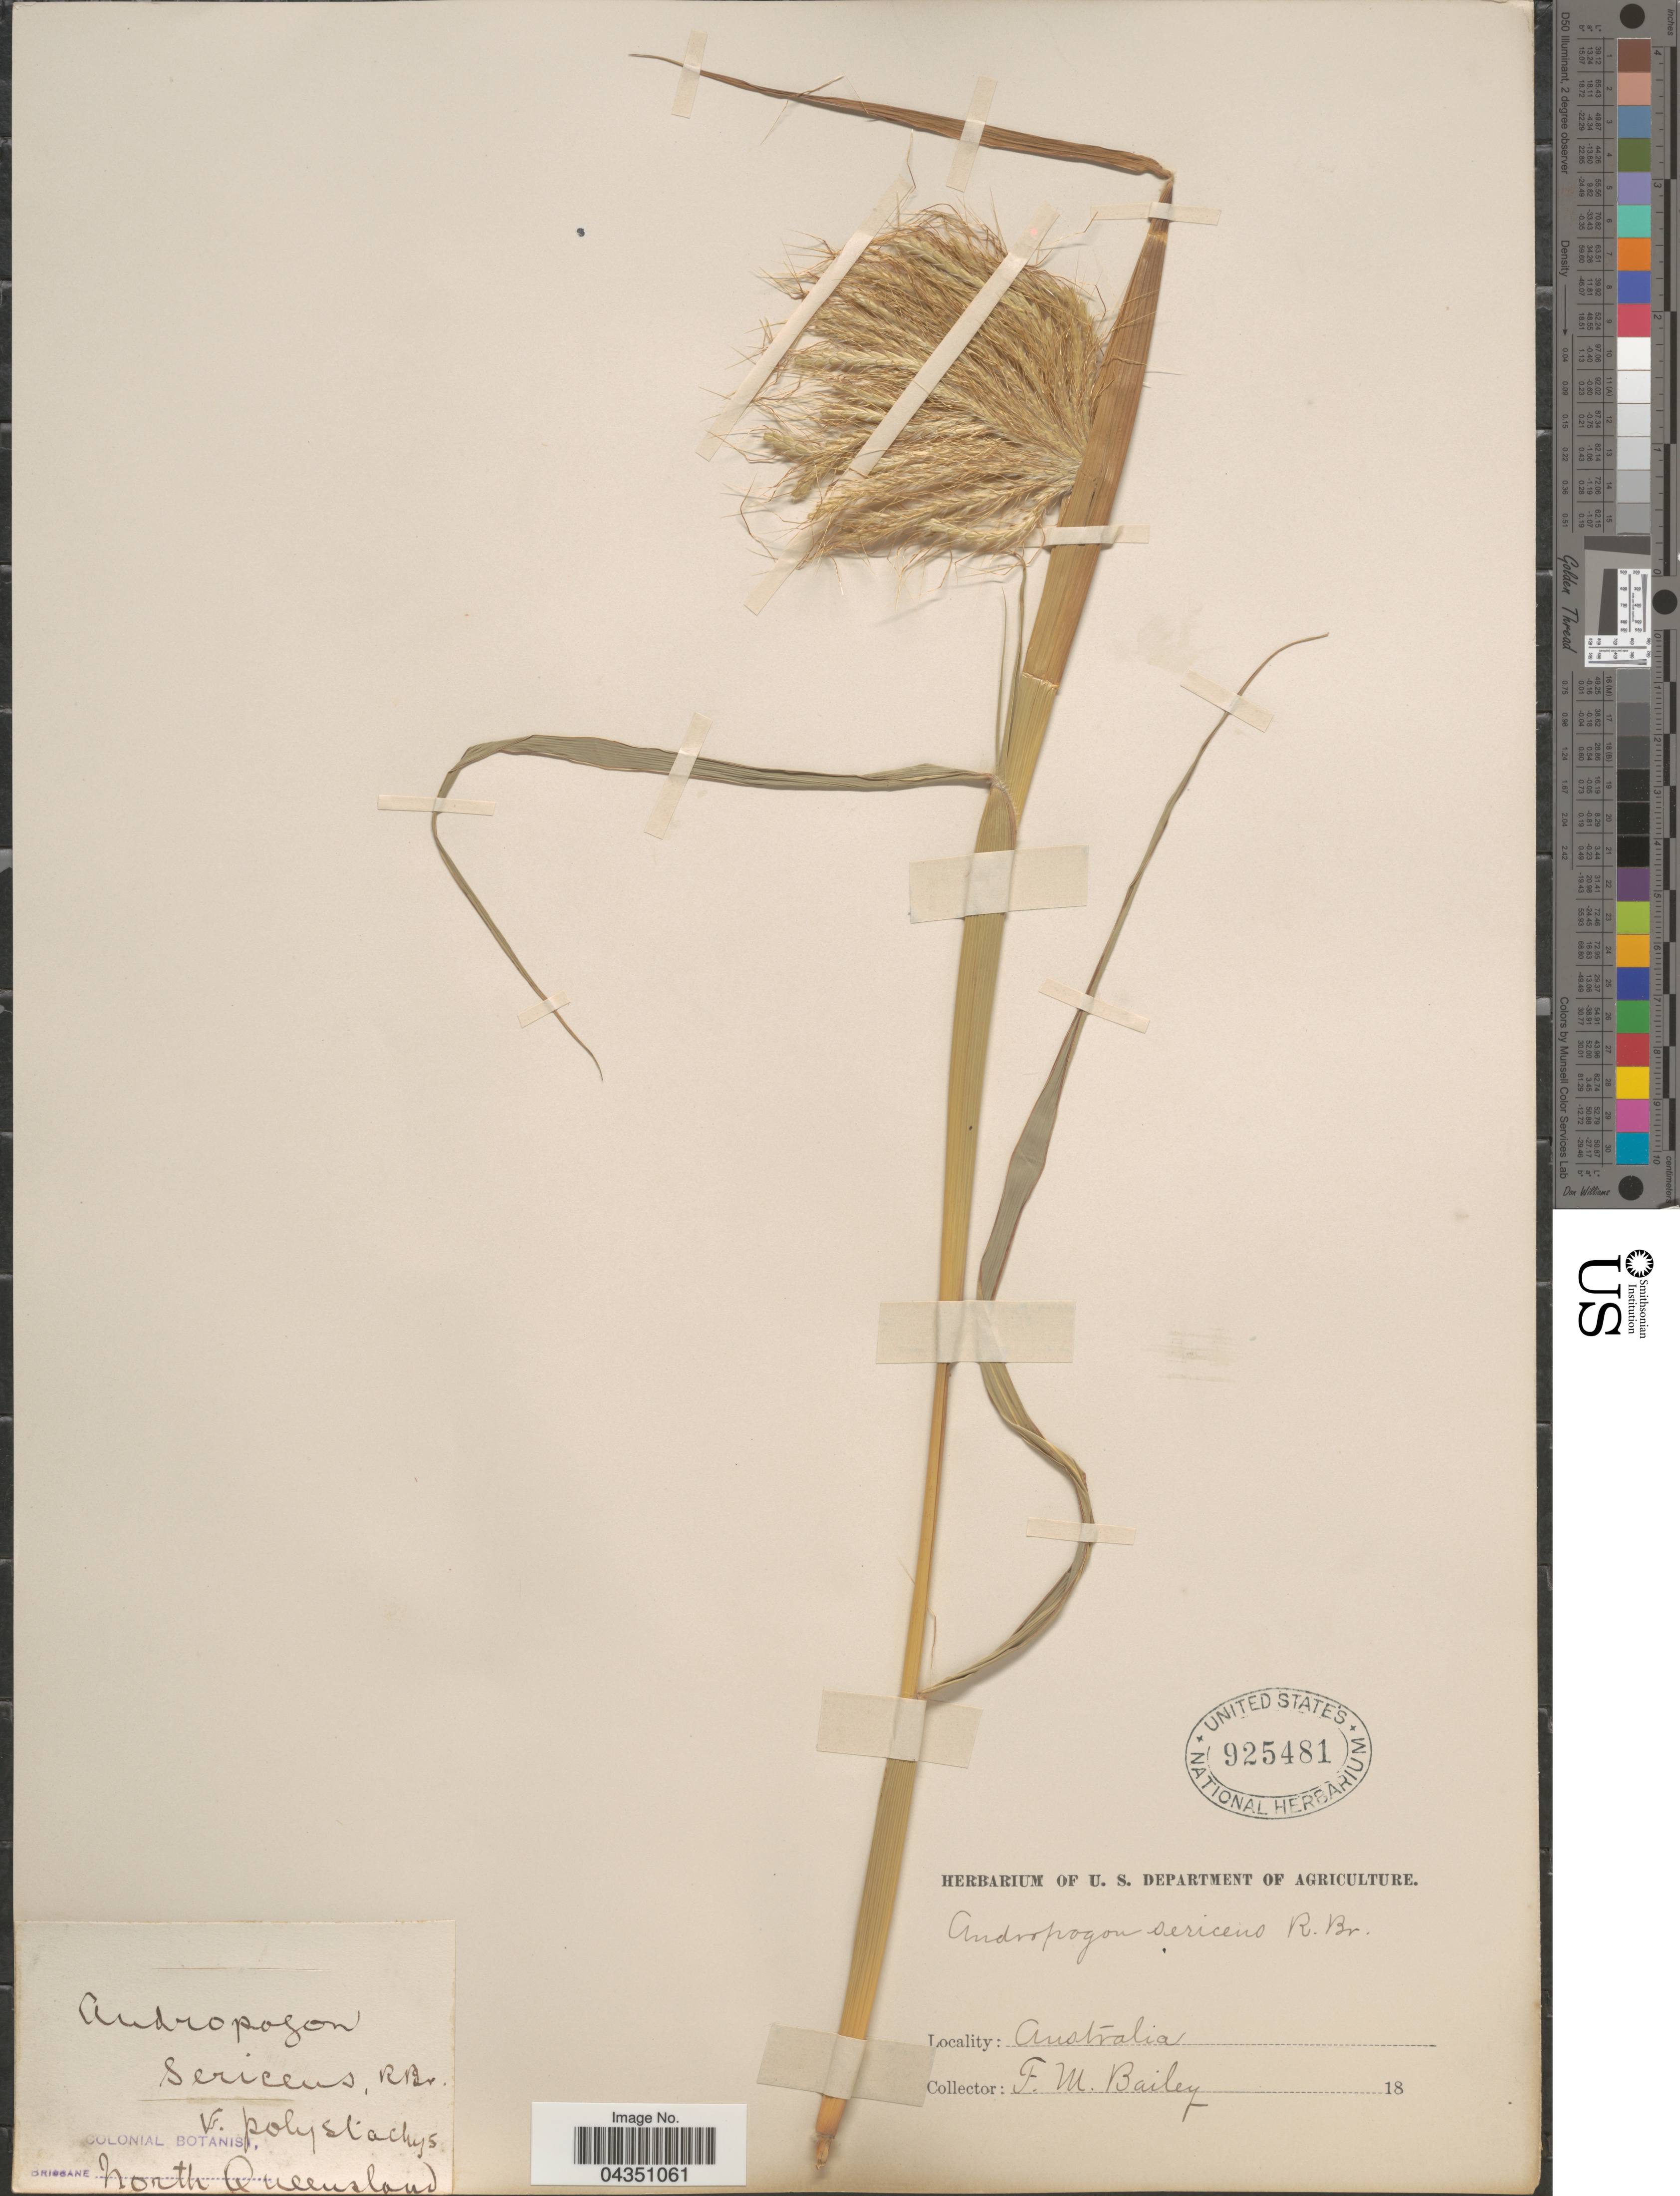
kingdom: Plantae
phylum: Tracheophyta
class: Liliopsida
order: Poales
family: Poaceae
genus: Dichanthium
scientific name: Dichanthium sericeum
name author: (R. Br.) A. Camus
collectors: F. M. Bailey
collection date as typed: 18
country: Australia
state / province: Queensland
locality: North Queensland.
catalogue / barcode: US 925481